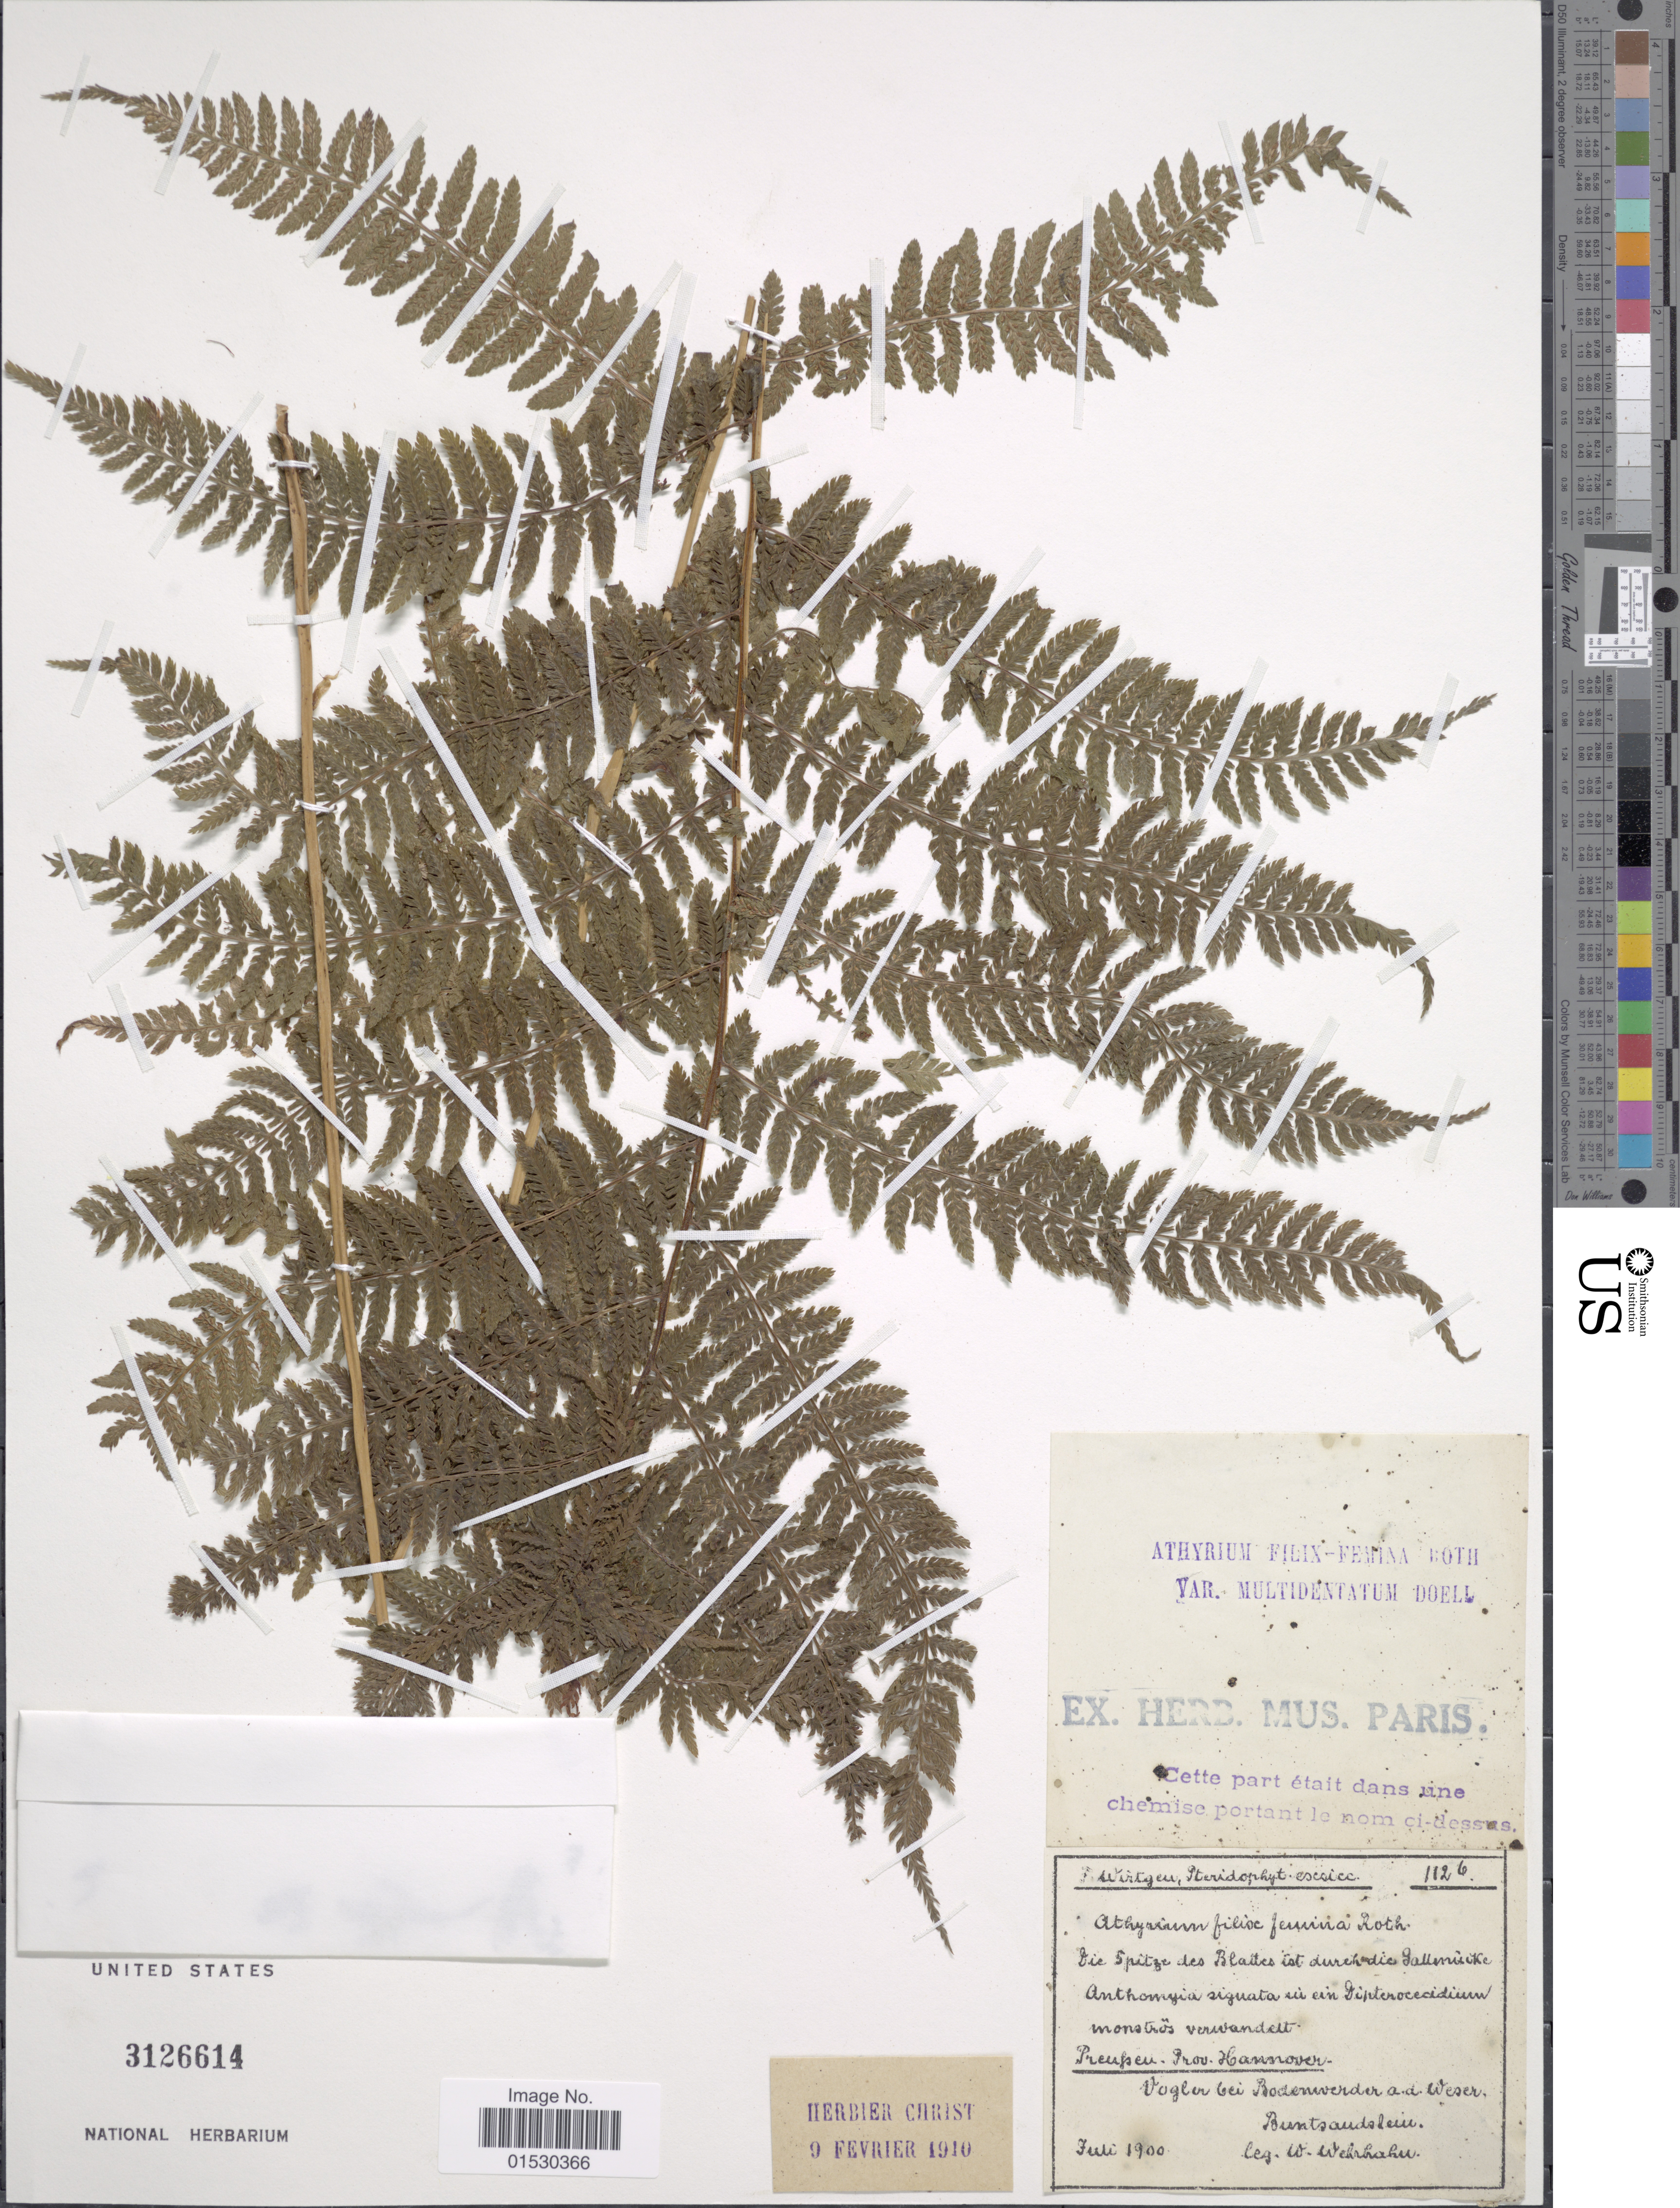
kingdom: Plantae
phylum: Tracheophyta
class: Polypodiopsida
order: Polypodiales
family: Athyriaceae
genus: Athyrium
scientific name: Athyrium filix-femina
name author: (L.) Roth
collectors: W. Wehrhahn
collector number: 1126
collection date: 1900-07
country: Germany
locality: Preufseu. Prov. Hannover, Vogler bei Bodenverder a.d. Weser Buntsaudsleiu [interpreted]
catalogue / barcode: US 3126614